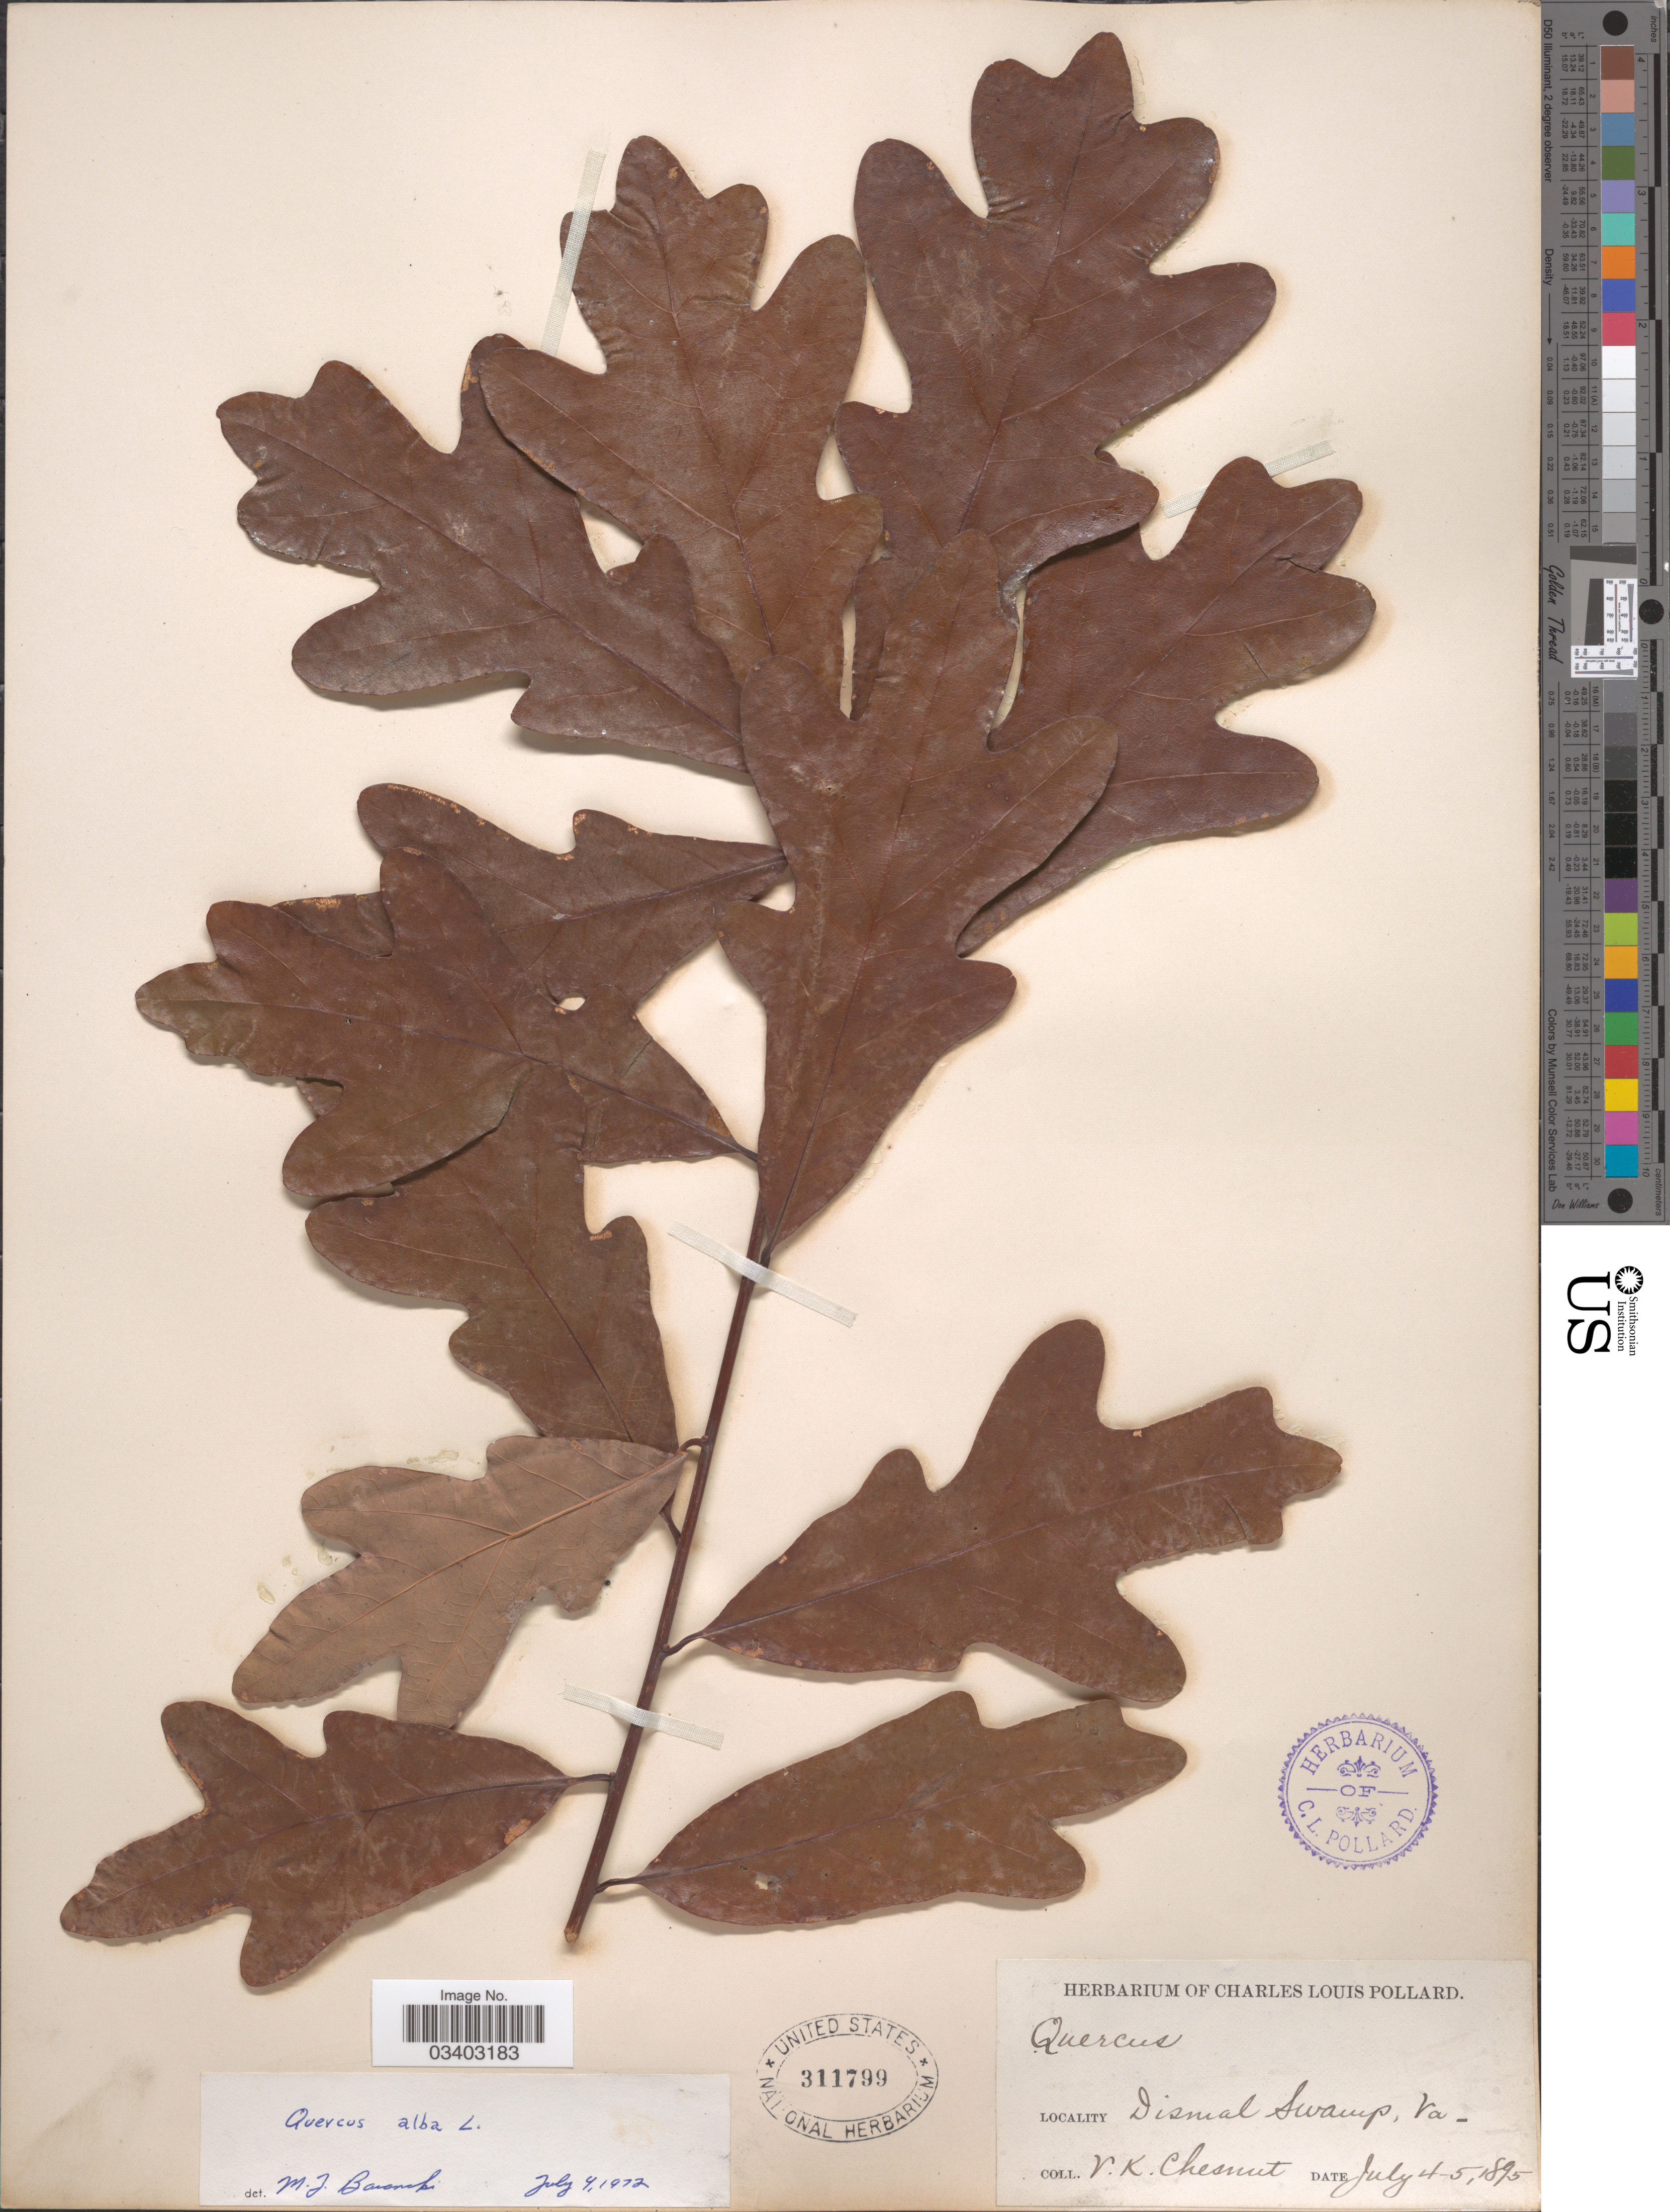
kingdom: Plantae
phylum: Tracheophyta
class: Magnoliopsida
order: Fagales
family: Fagaceae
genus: Quercus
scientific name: Quercus alba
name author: L.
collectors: V. Chesnut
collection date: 1895-07-04/1895-07-05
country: United States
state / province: Virginia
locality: Dismal Swamp.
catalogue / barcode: US 311799